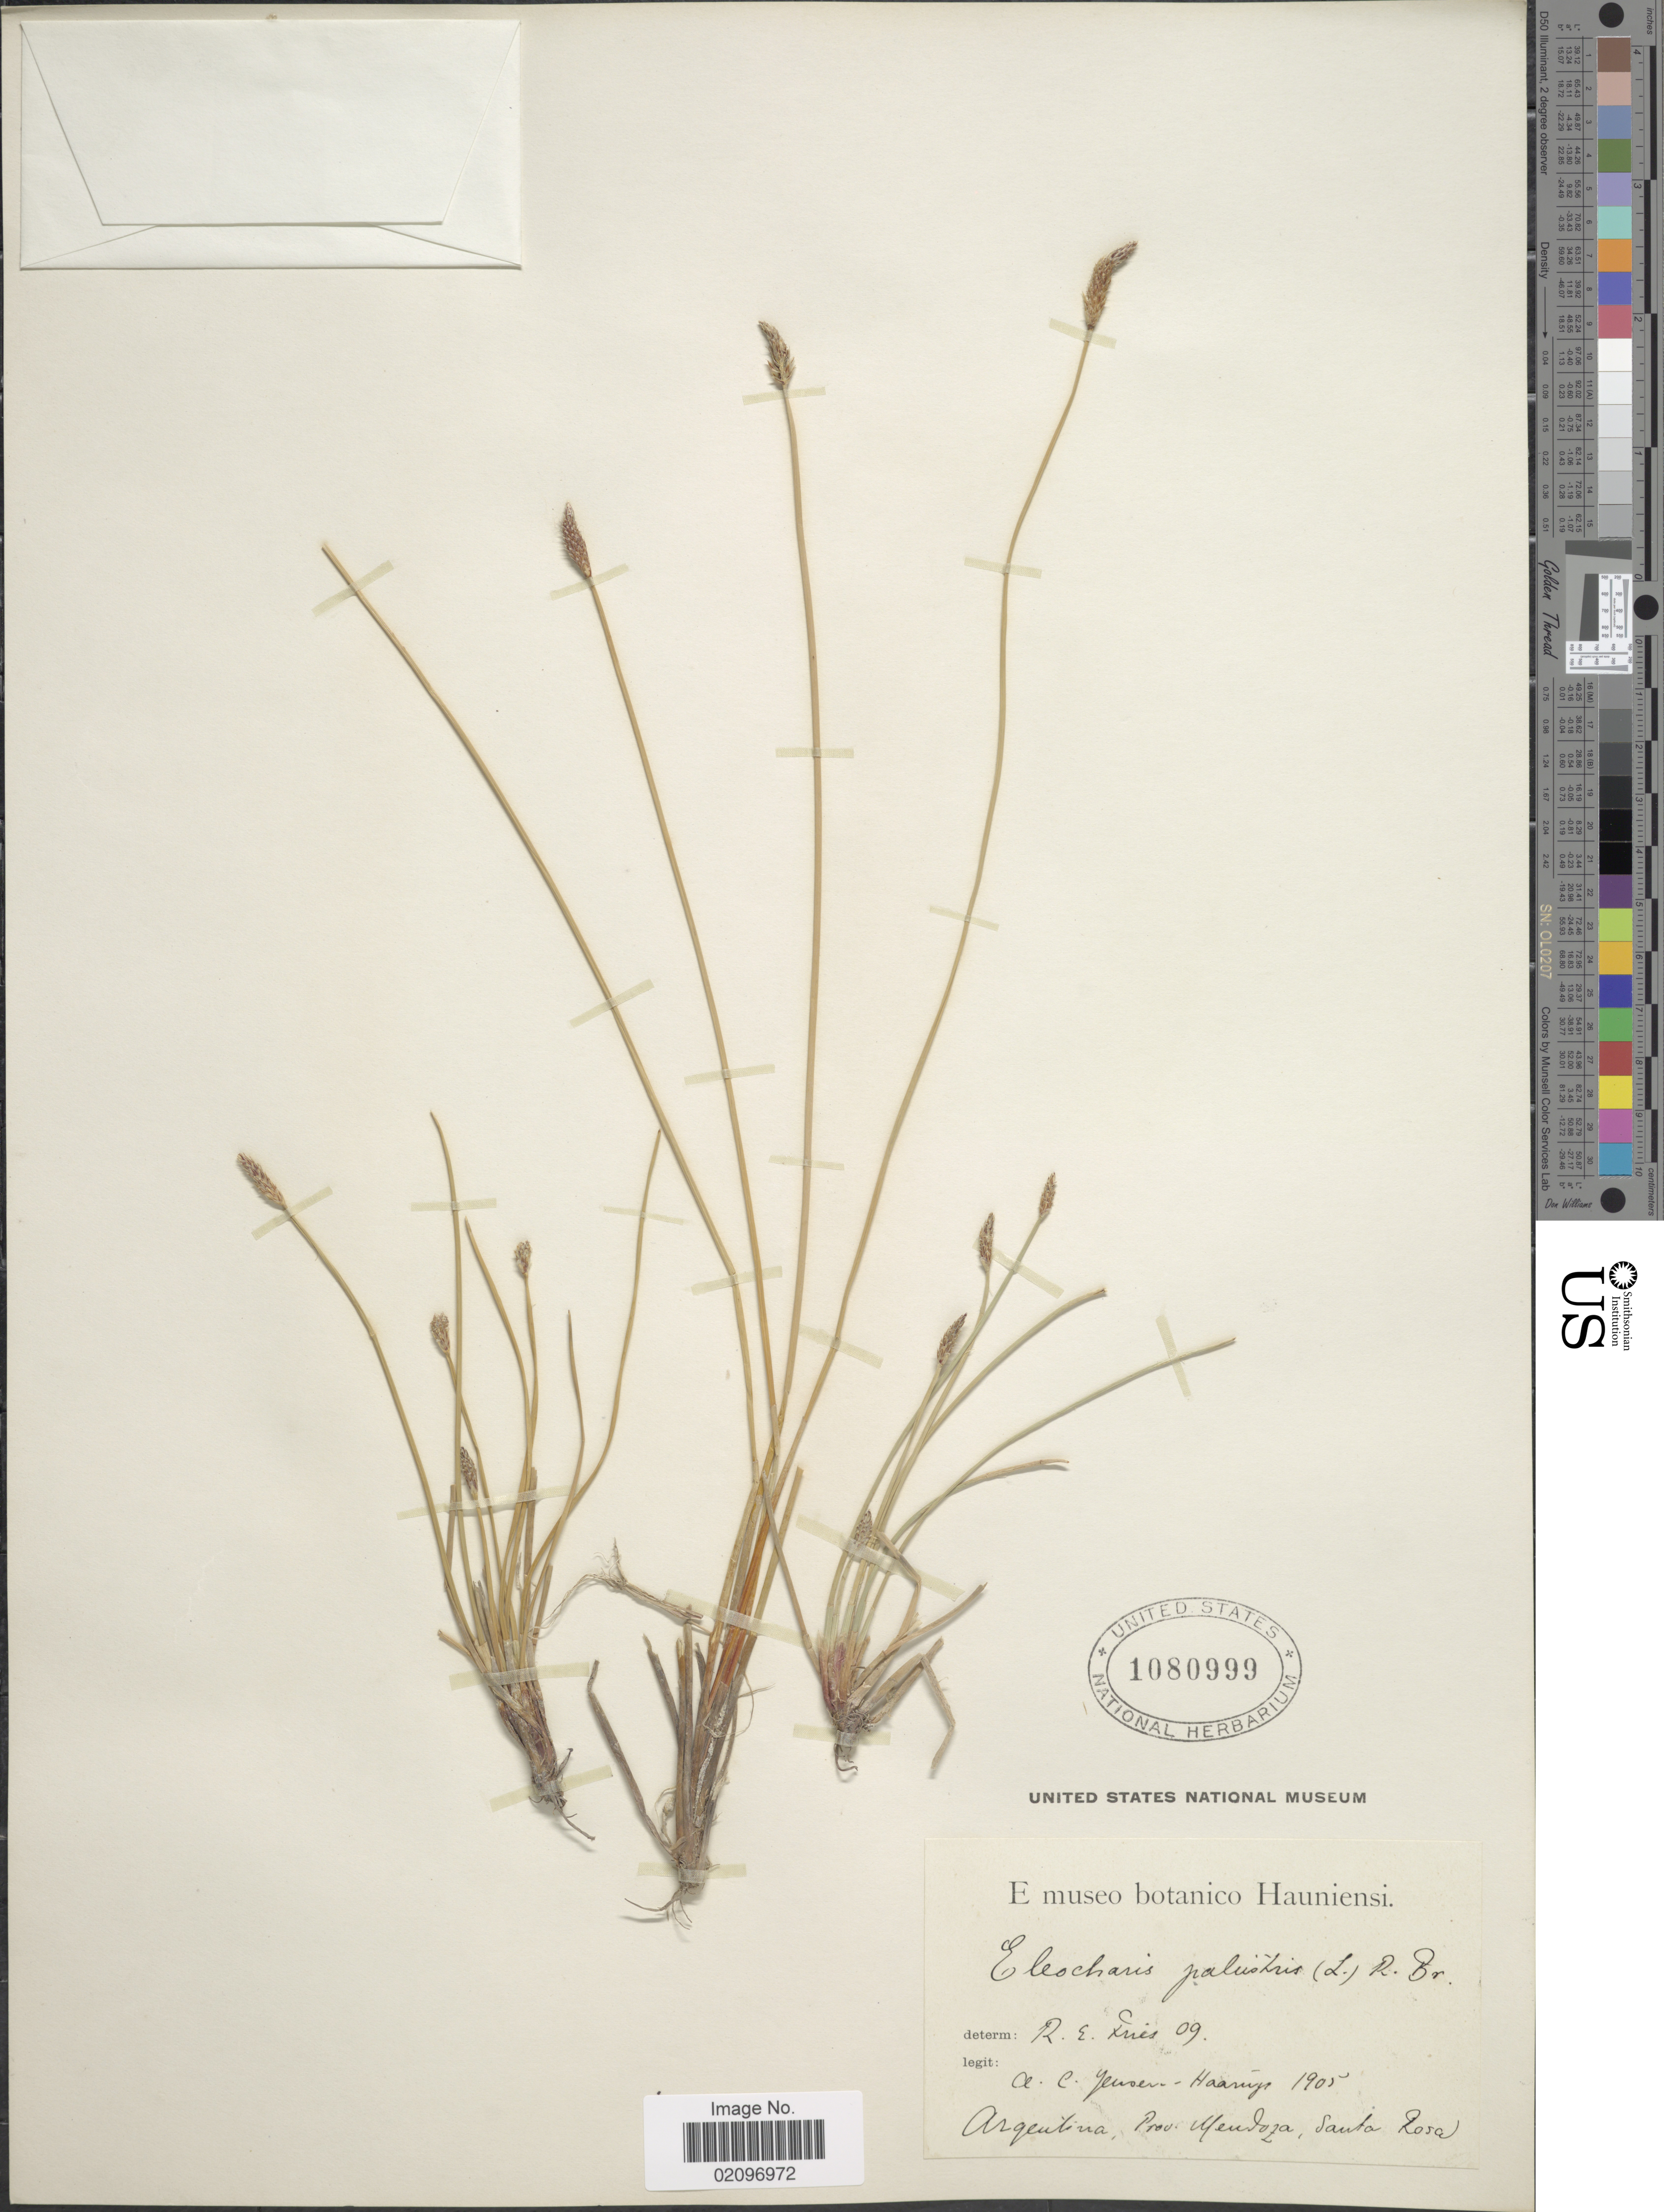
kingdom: Plantae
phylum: Tracheophyta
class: Liliopsida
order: Poales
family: Cyperaceae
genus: Eleocharis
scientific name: Eleocharis palustris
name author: (L.) Roem. & Schult.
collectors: A. C. Jensen-Haarup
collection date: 1905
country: Argentina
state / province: Mendoza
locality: Argentina, Prov. Mendoza, Santa Rosa.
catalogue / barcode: US 1080999